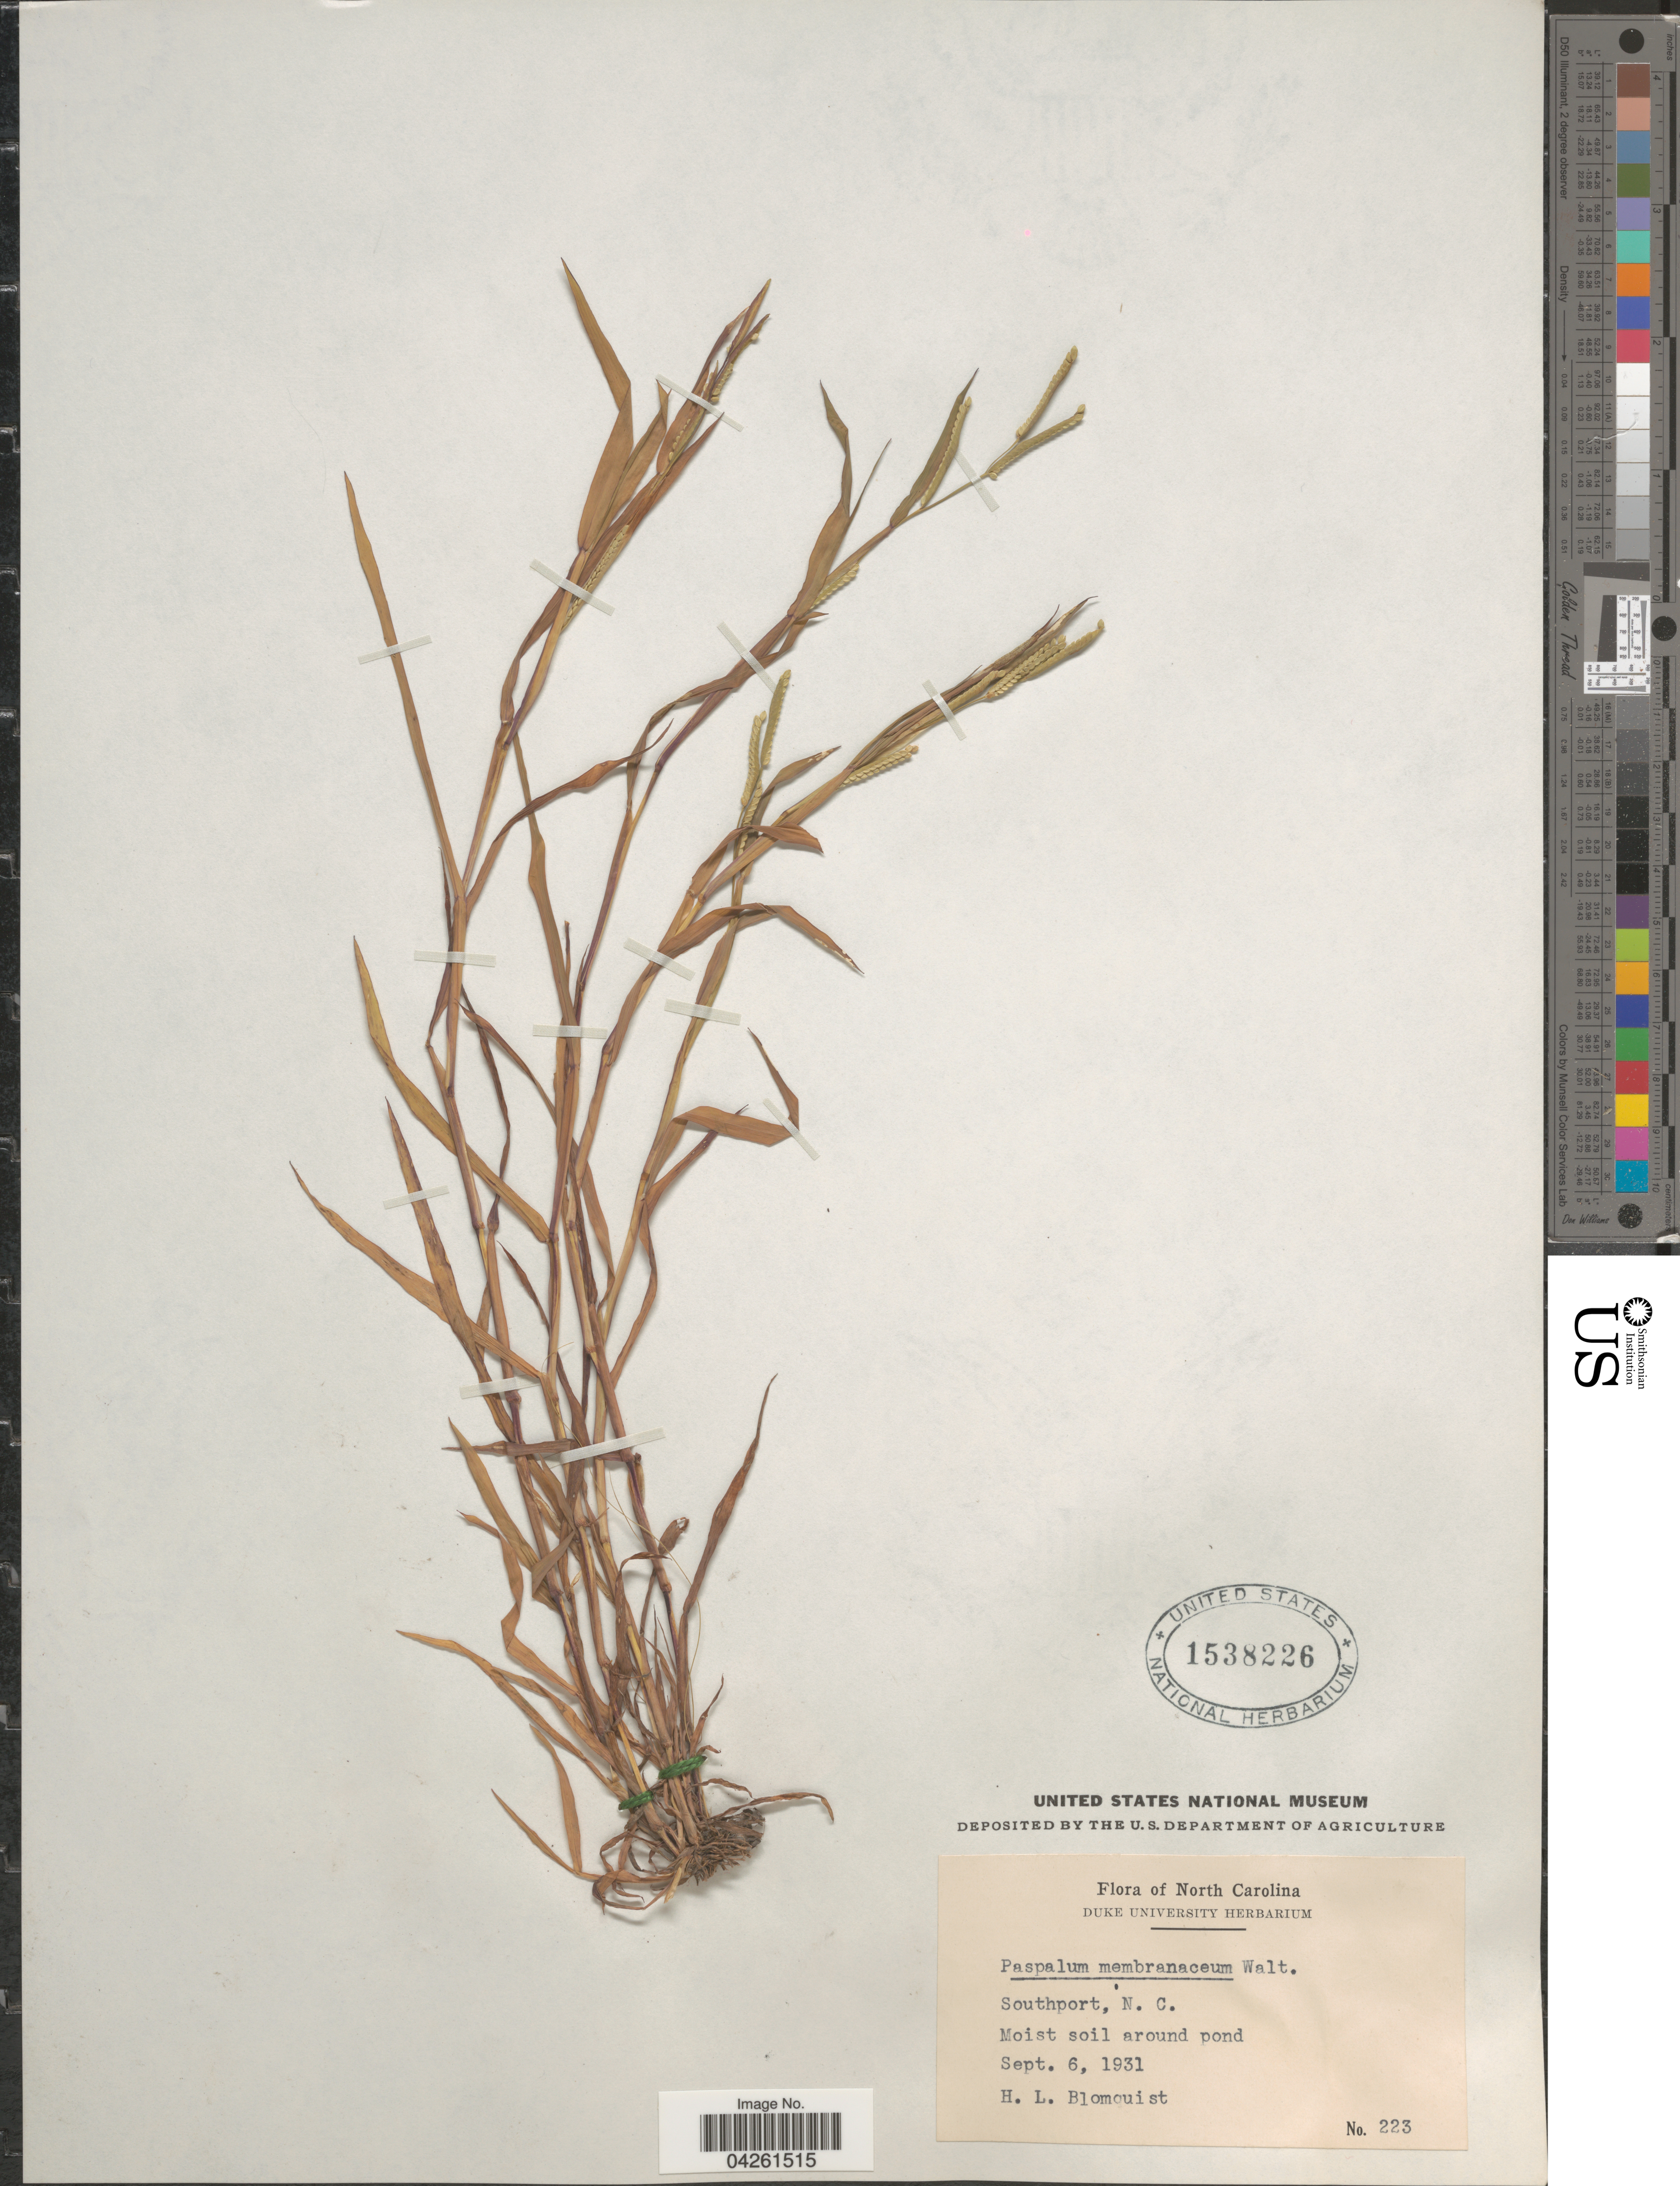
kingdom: Plantae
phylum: Tracheophyta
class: Liliopsida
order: Poales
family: Poaceae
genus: Paspalum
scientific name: Paspalum dissectum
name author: (L.) L.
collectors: H. Blomquist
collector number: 223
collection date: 1931-09-06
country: United States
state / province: North Carolina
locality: Southport.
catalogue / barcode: US 1538226